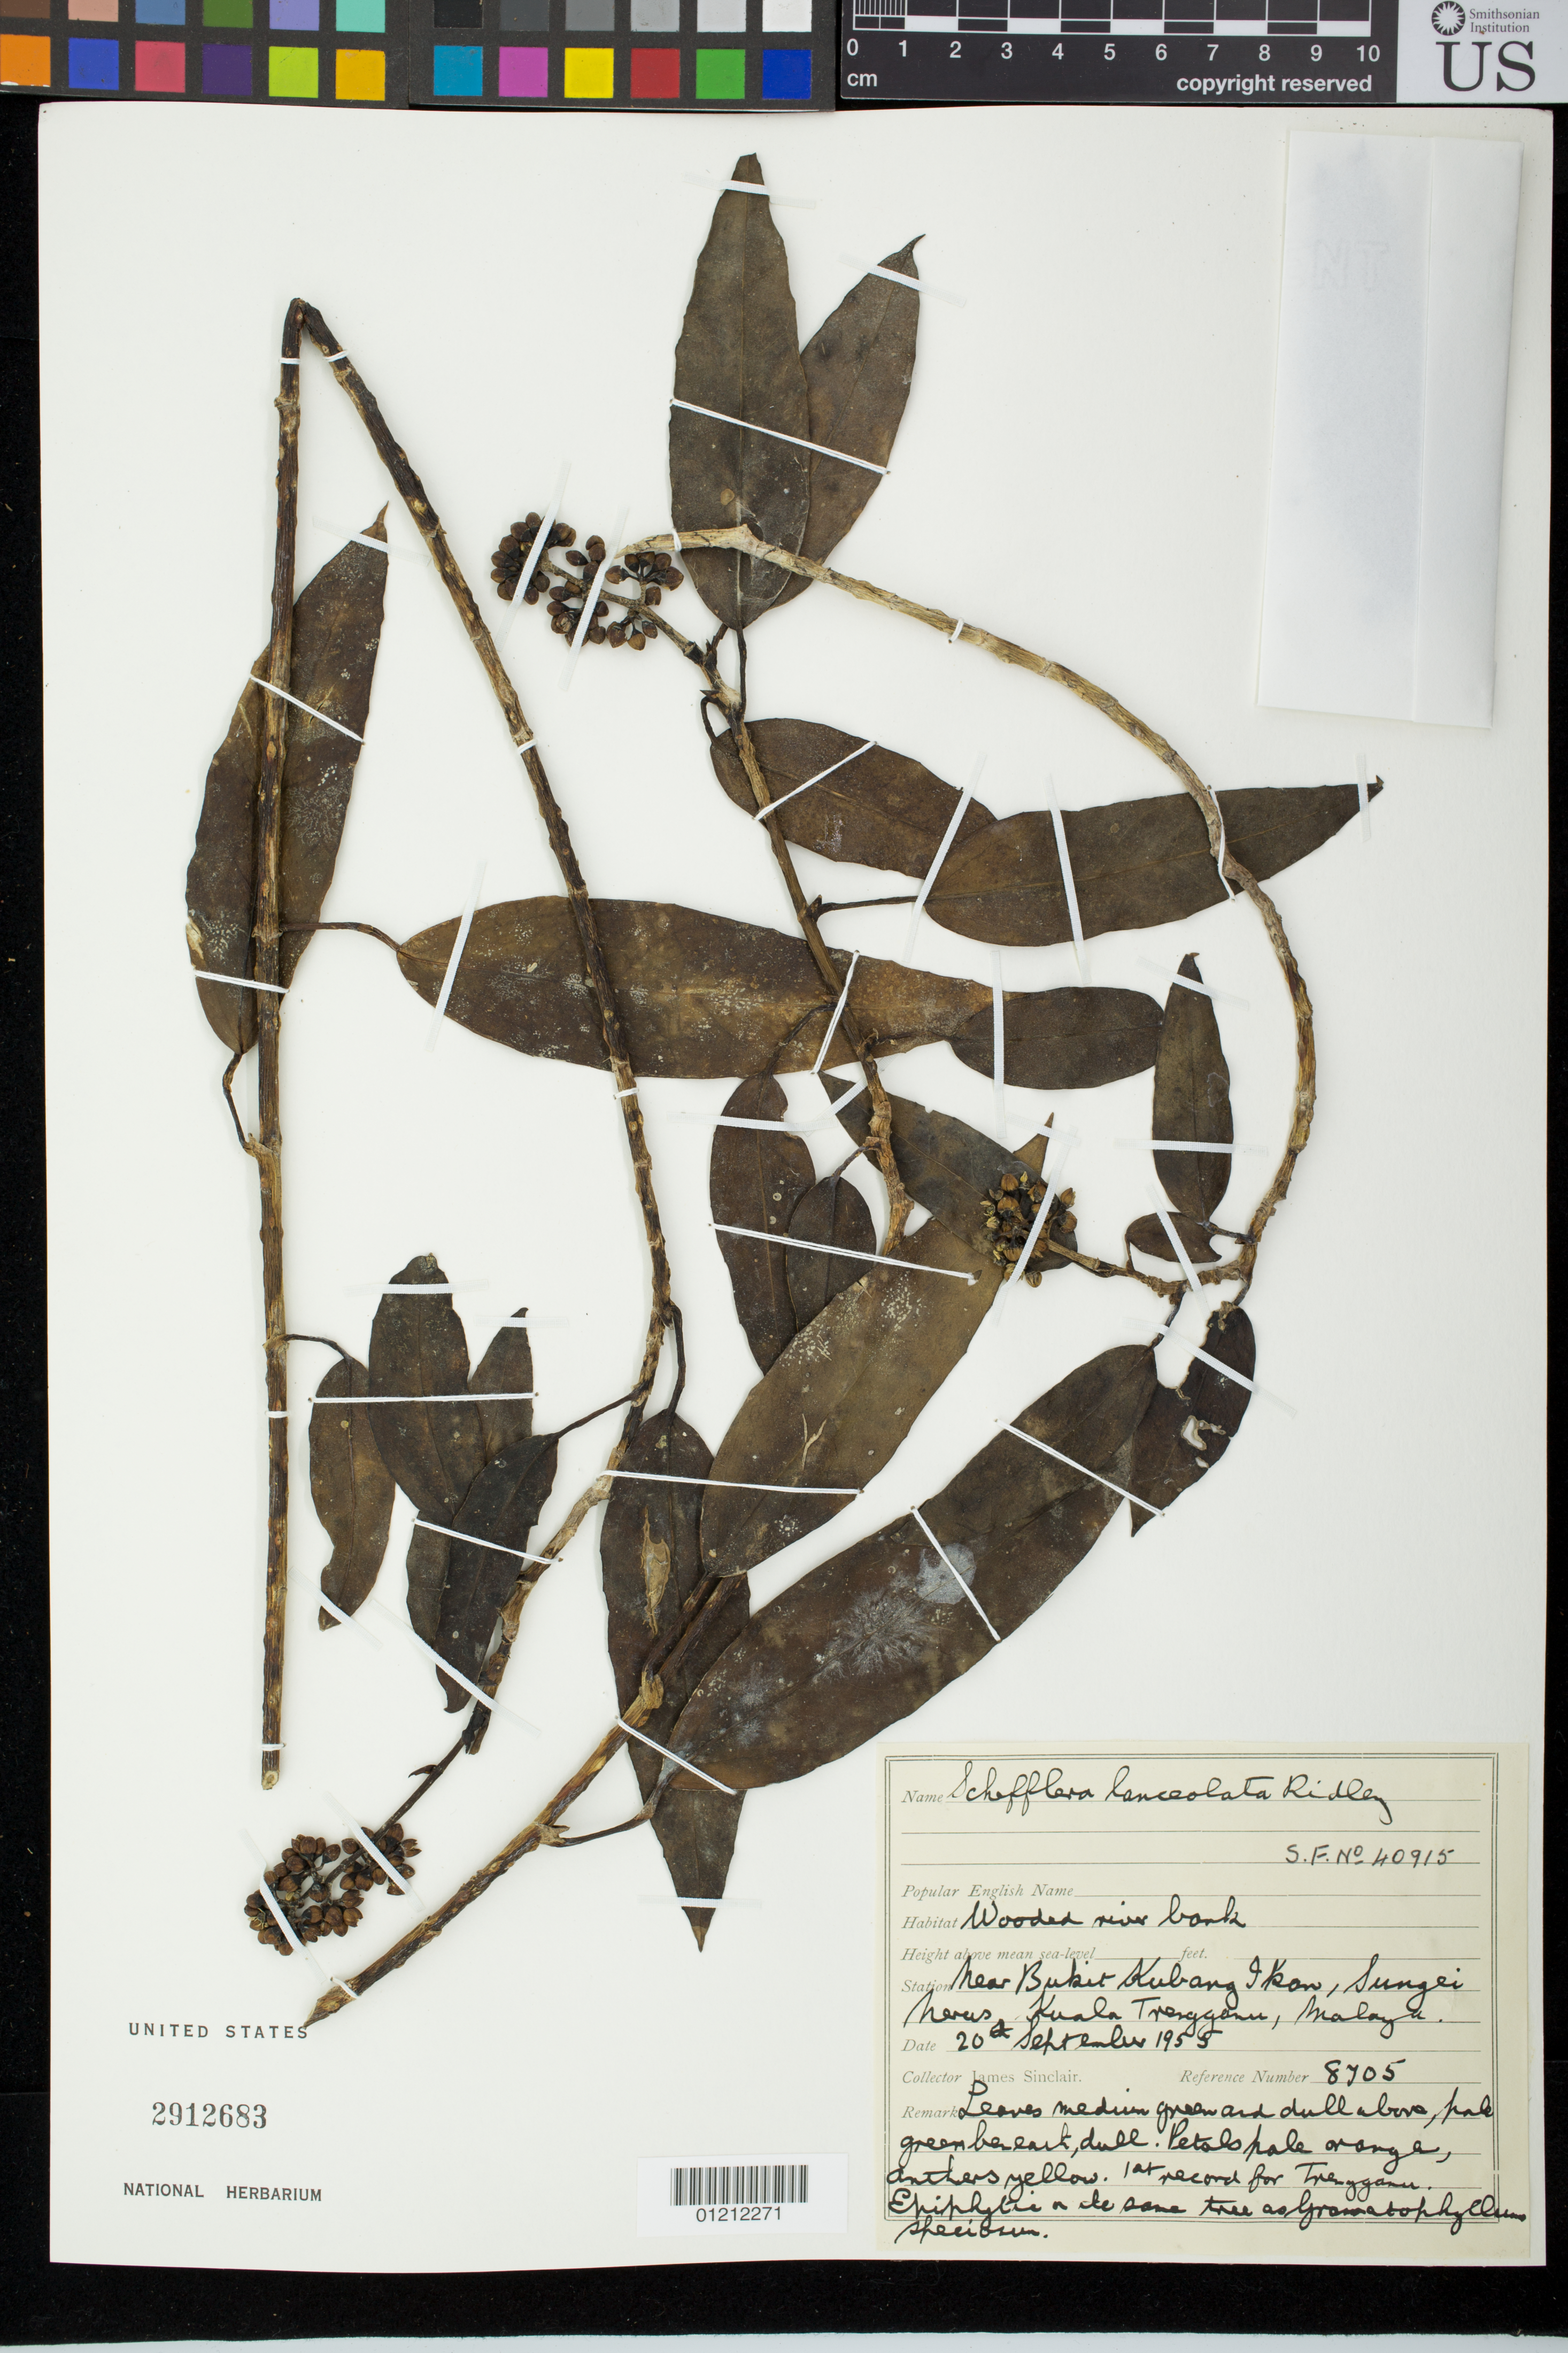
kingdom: Plantae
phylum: Tracheophyta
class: Magnoliopsida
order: Apiales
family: Araliaceae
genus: Schefflera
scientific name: Schefflera lanceolata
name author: Ridl.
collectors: J. Sinclair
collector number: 8705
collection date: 1955-09-20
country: Malaysia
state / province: Terengganu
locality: Wooded river bank near Bukit Kubang Ikan, Sungei Nerus, Kuala Terengganu, Malaya.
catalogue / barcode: US 2912683